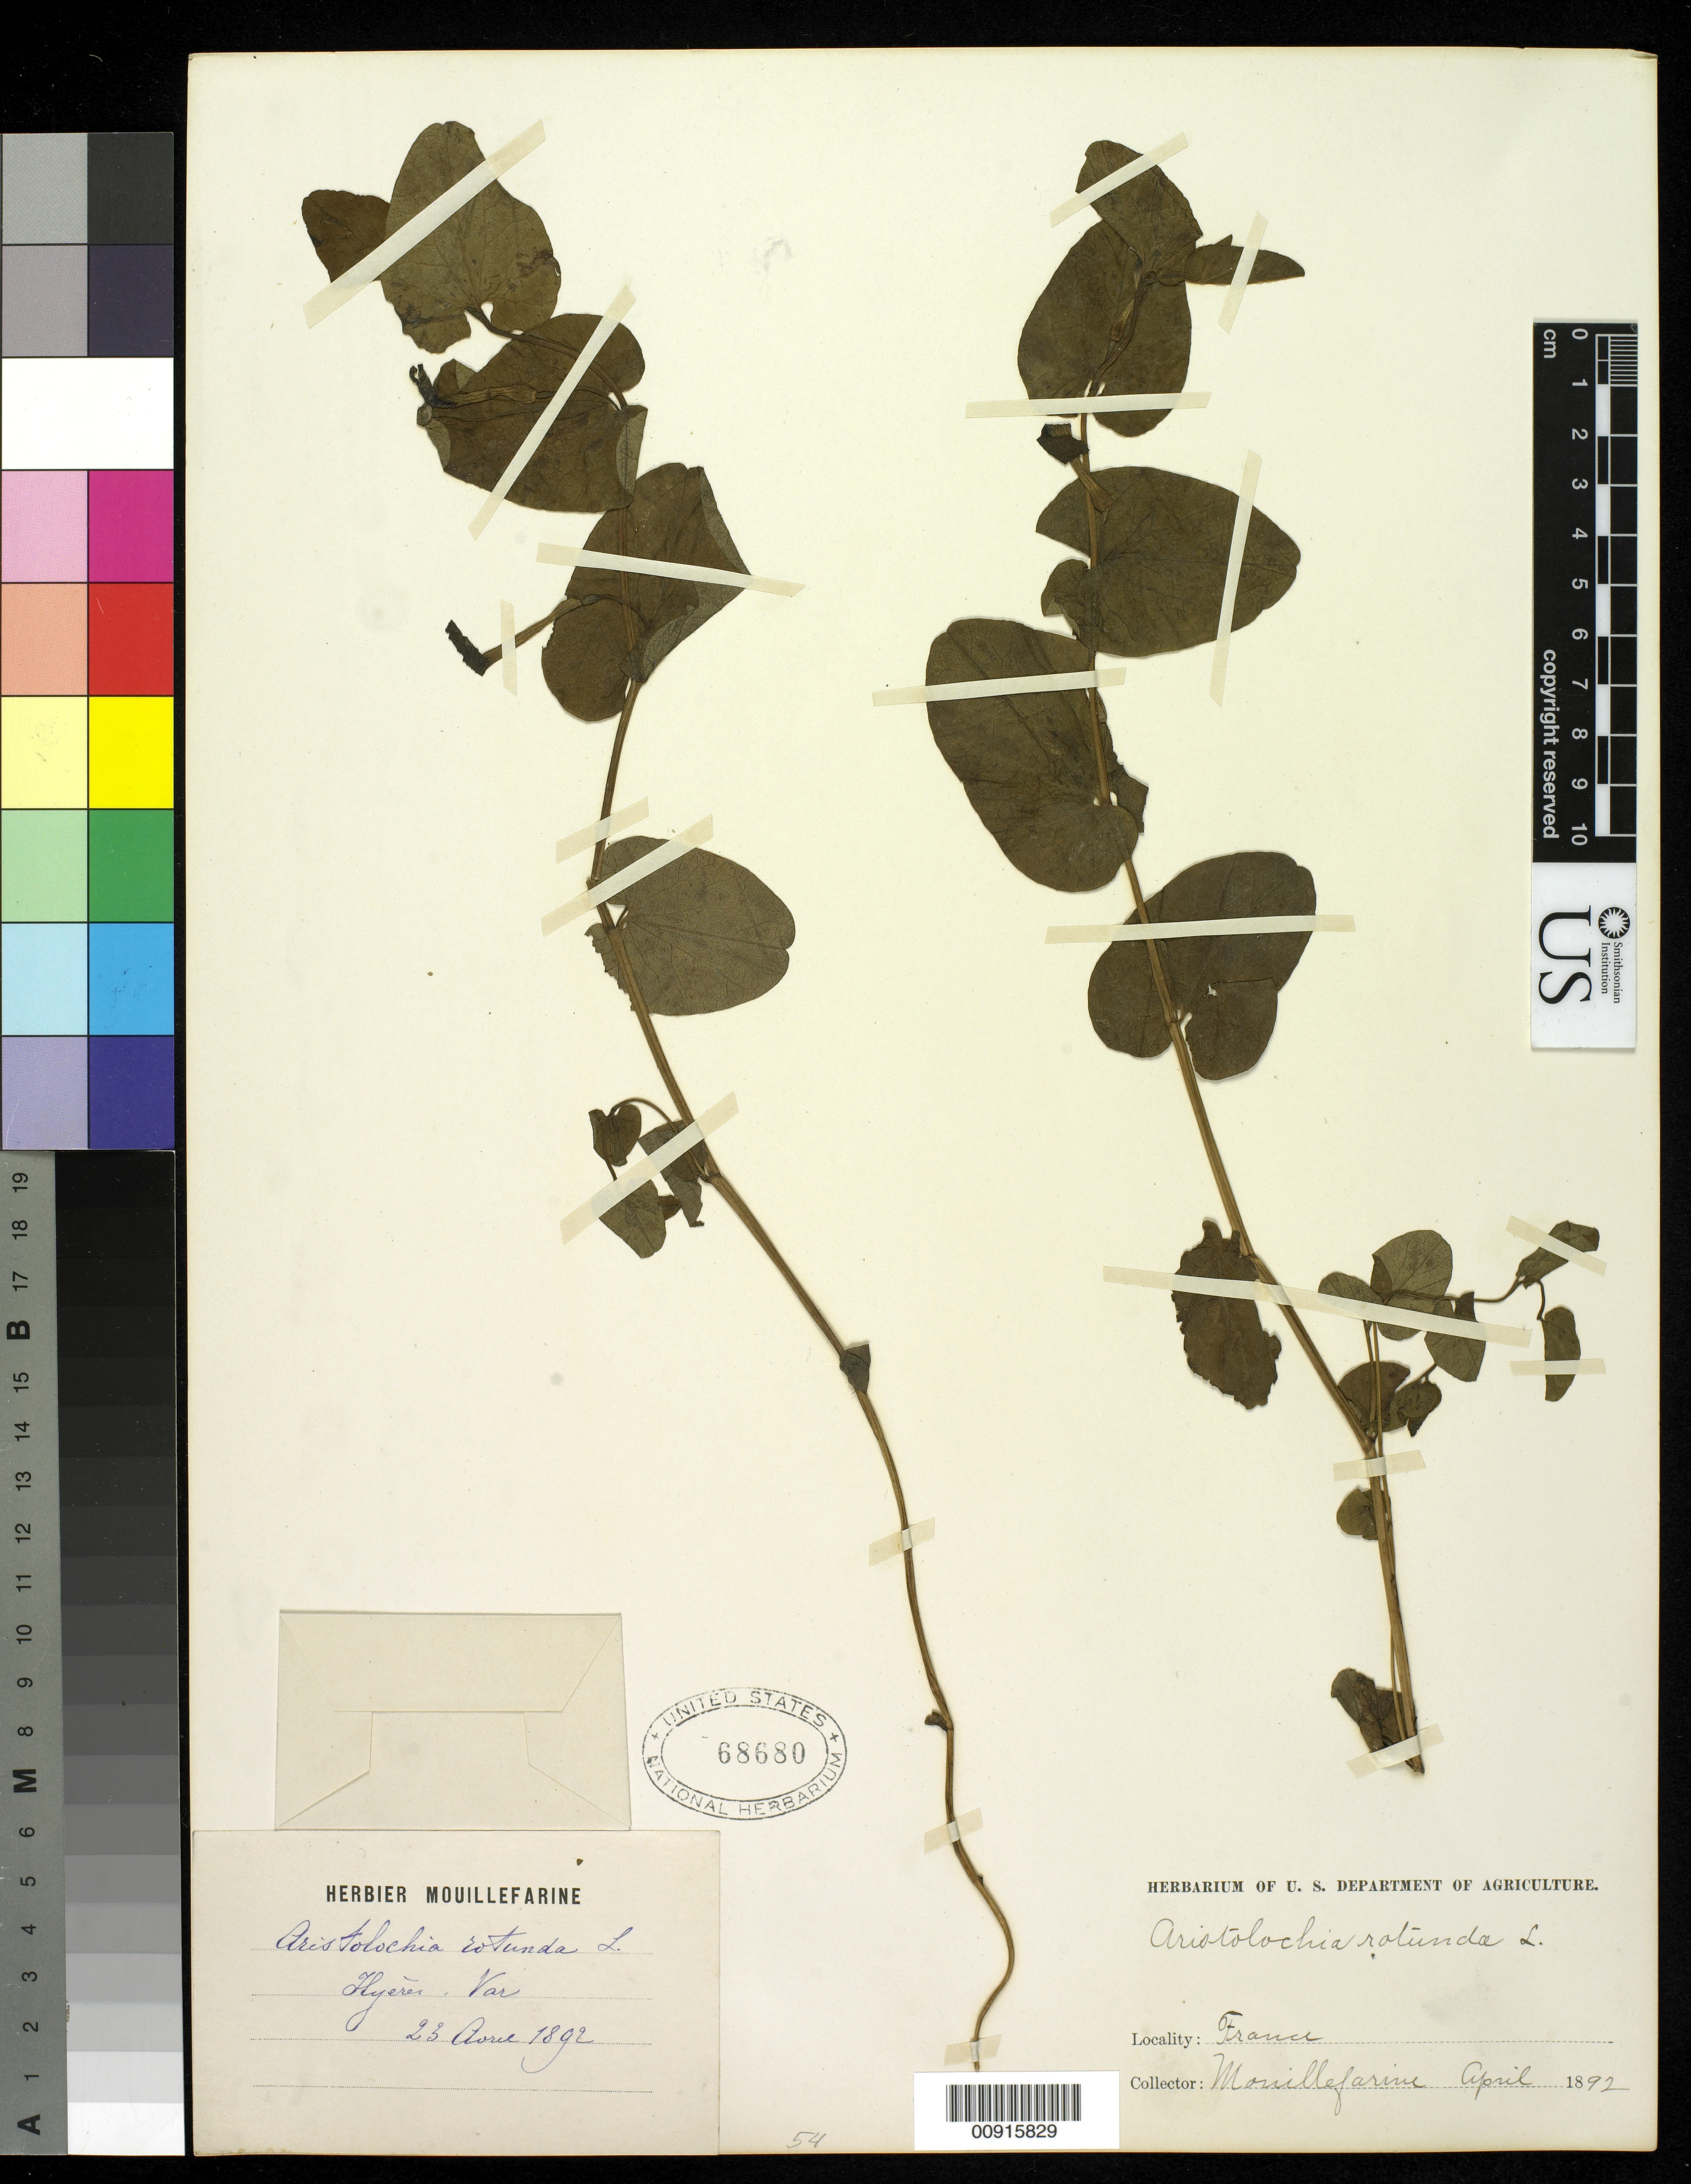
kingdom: Plantae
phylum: Tracheophyta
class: Magnoliopsida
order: Piperales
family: Aristolochiaceae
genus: Aristolochia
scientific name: Aristolochia rotunda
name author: L.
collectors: A. E. Mouillefarine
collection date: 1892-04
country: France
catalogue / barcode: US 68680